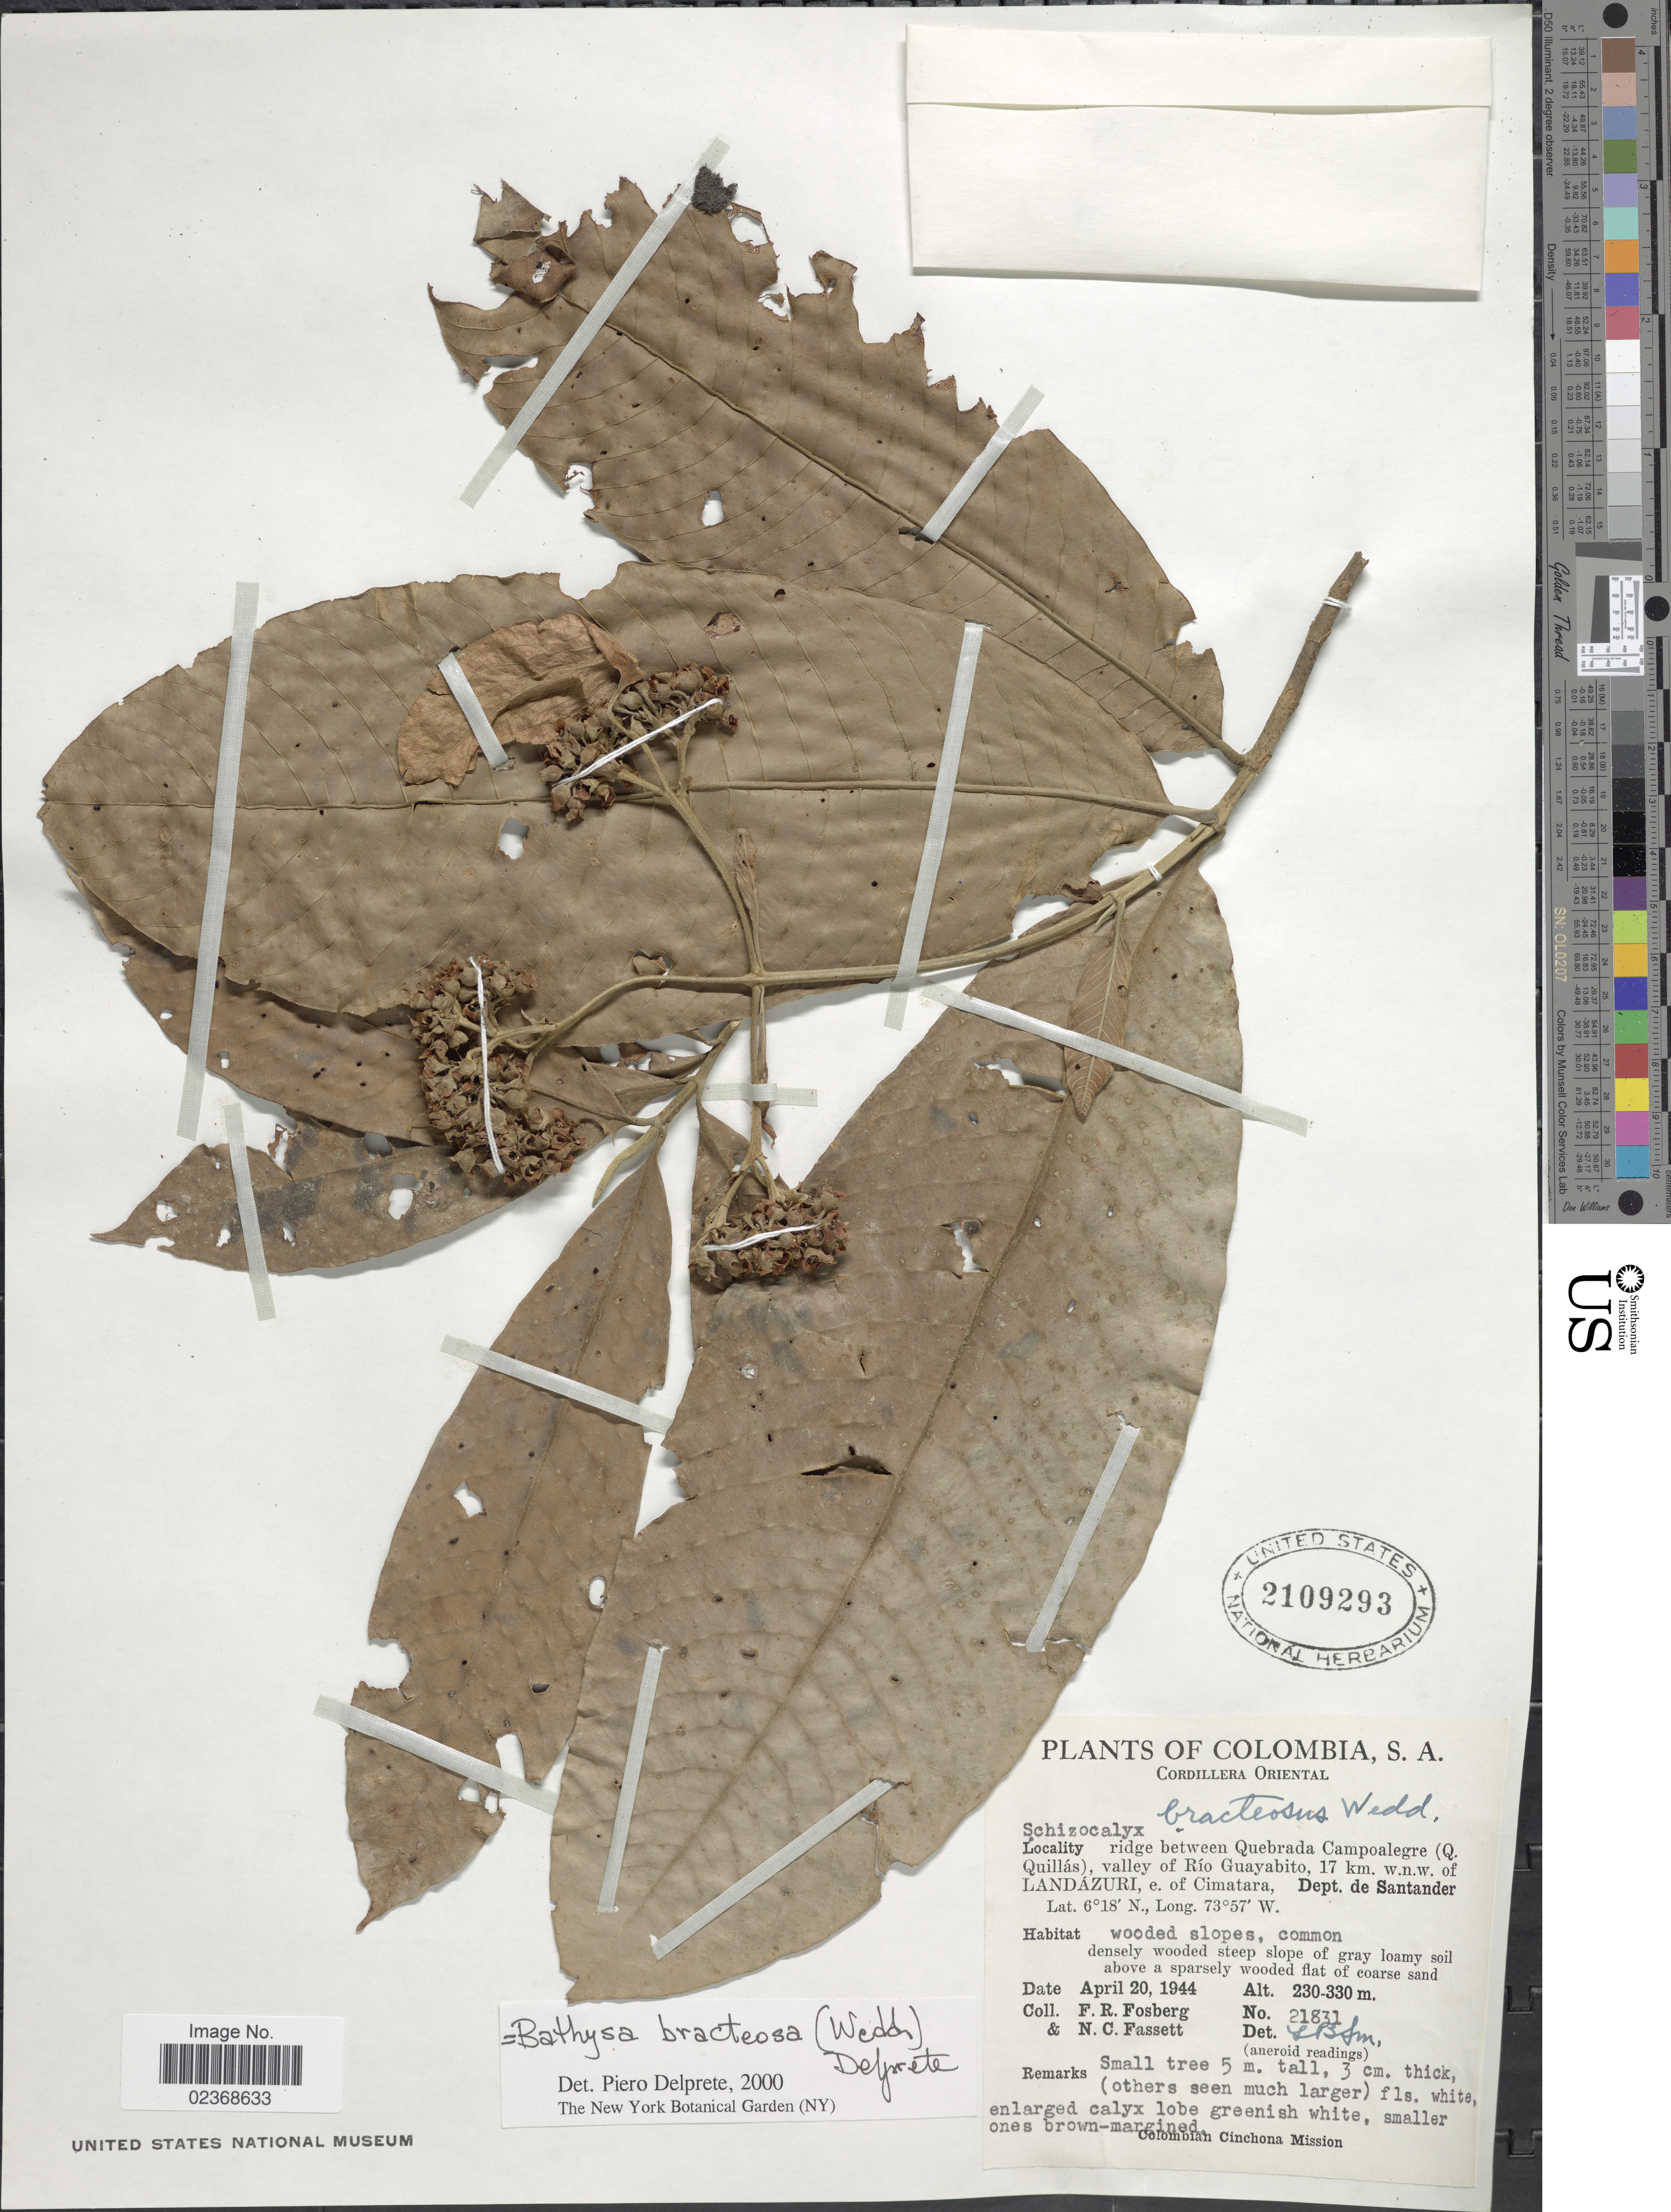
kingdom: Plantae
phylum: Tracheophyta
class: Magnoliopsida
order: Gentianales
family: Rubiaceae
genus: Schizocalyx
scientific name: Schizocalyx bracteosus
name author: Wedd.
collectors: F. R. Fosberg & N. C. Fassett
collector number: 21831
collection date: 1944-04-20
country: Colombia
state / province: Santander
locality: Cordillera Oriental, ridge between Quebrada Campoalegre (Q. Quillas), valley of Rio Guayabito, 17 km. w.n.w. of Landazuri, e. of Cimatara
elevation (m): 230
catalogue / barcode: US 2109293